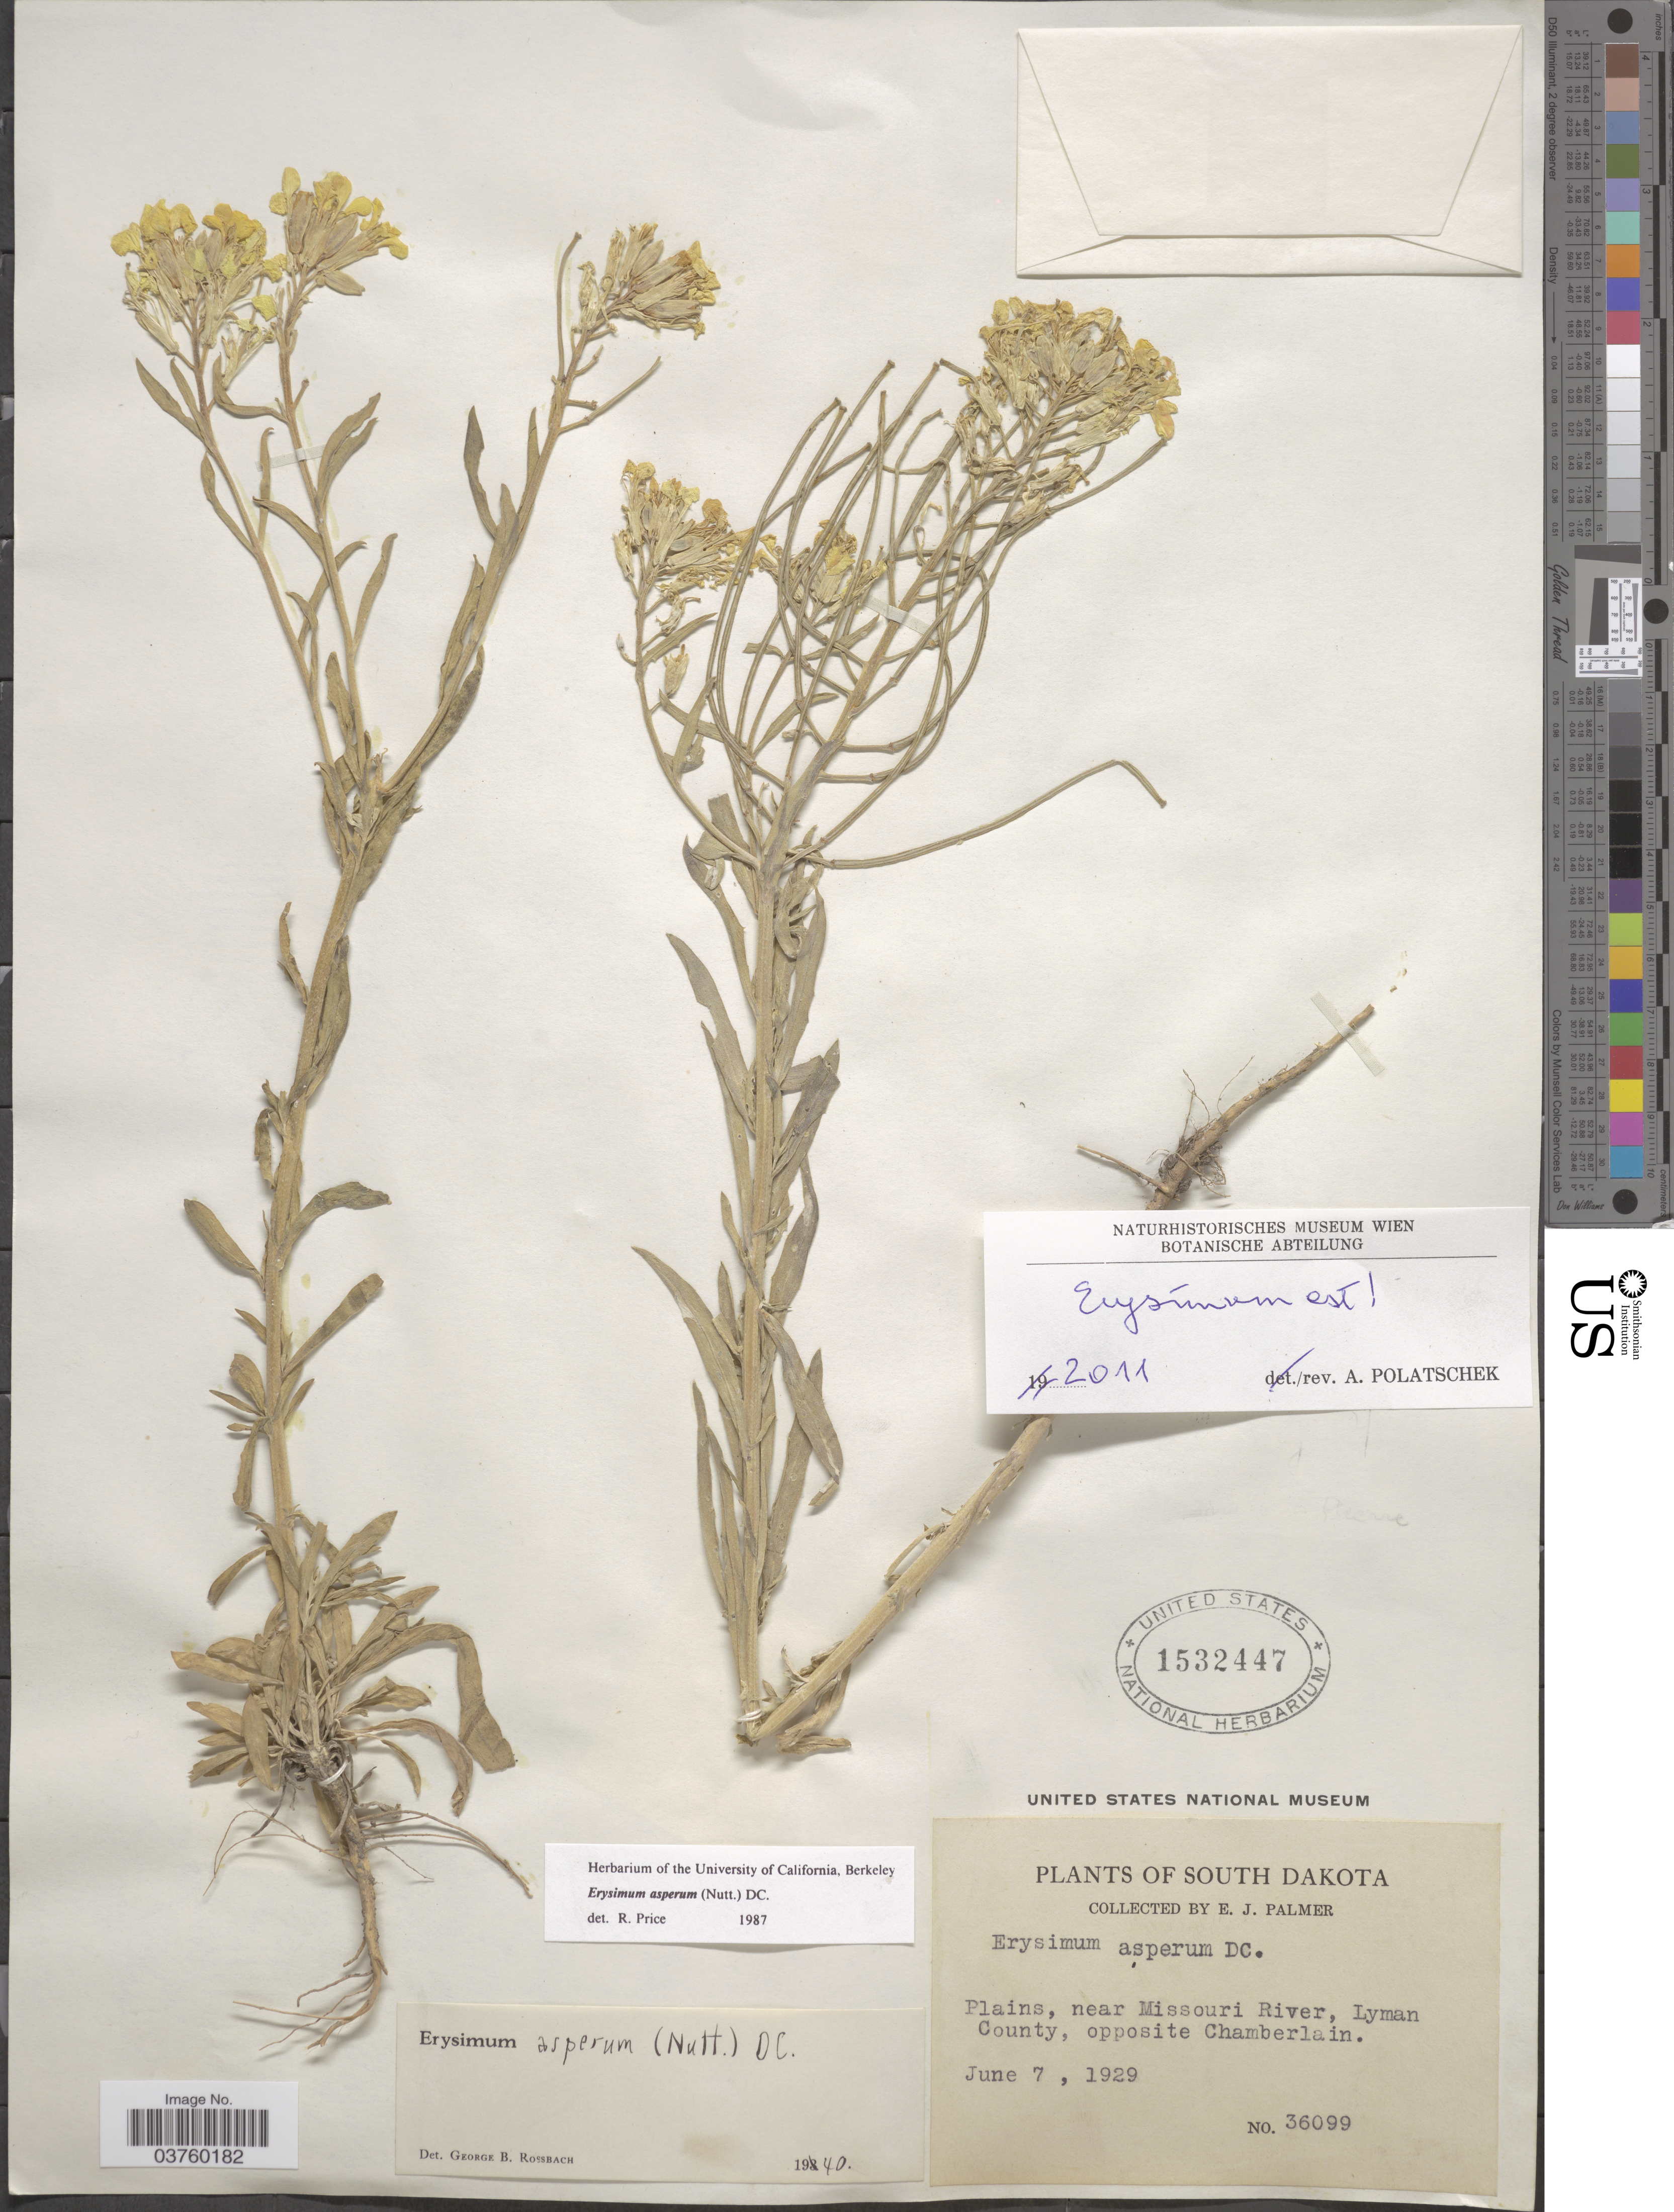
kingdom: Plantae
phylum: Tracheophyta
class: Magnoliopsida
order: Brassicales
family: Brassicaceae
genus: Erysimum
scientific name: Erysimum asperum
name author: (Nutt.) DC.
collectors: E. J. Palmer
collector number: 36099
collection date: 1929-06-07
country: United States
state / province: South Dakota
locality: Plains, near Missouri River, Lyman County, opposite Chamberlain.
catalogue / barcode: US 1532447